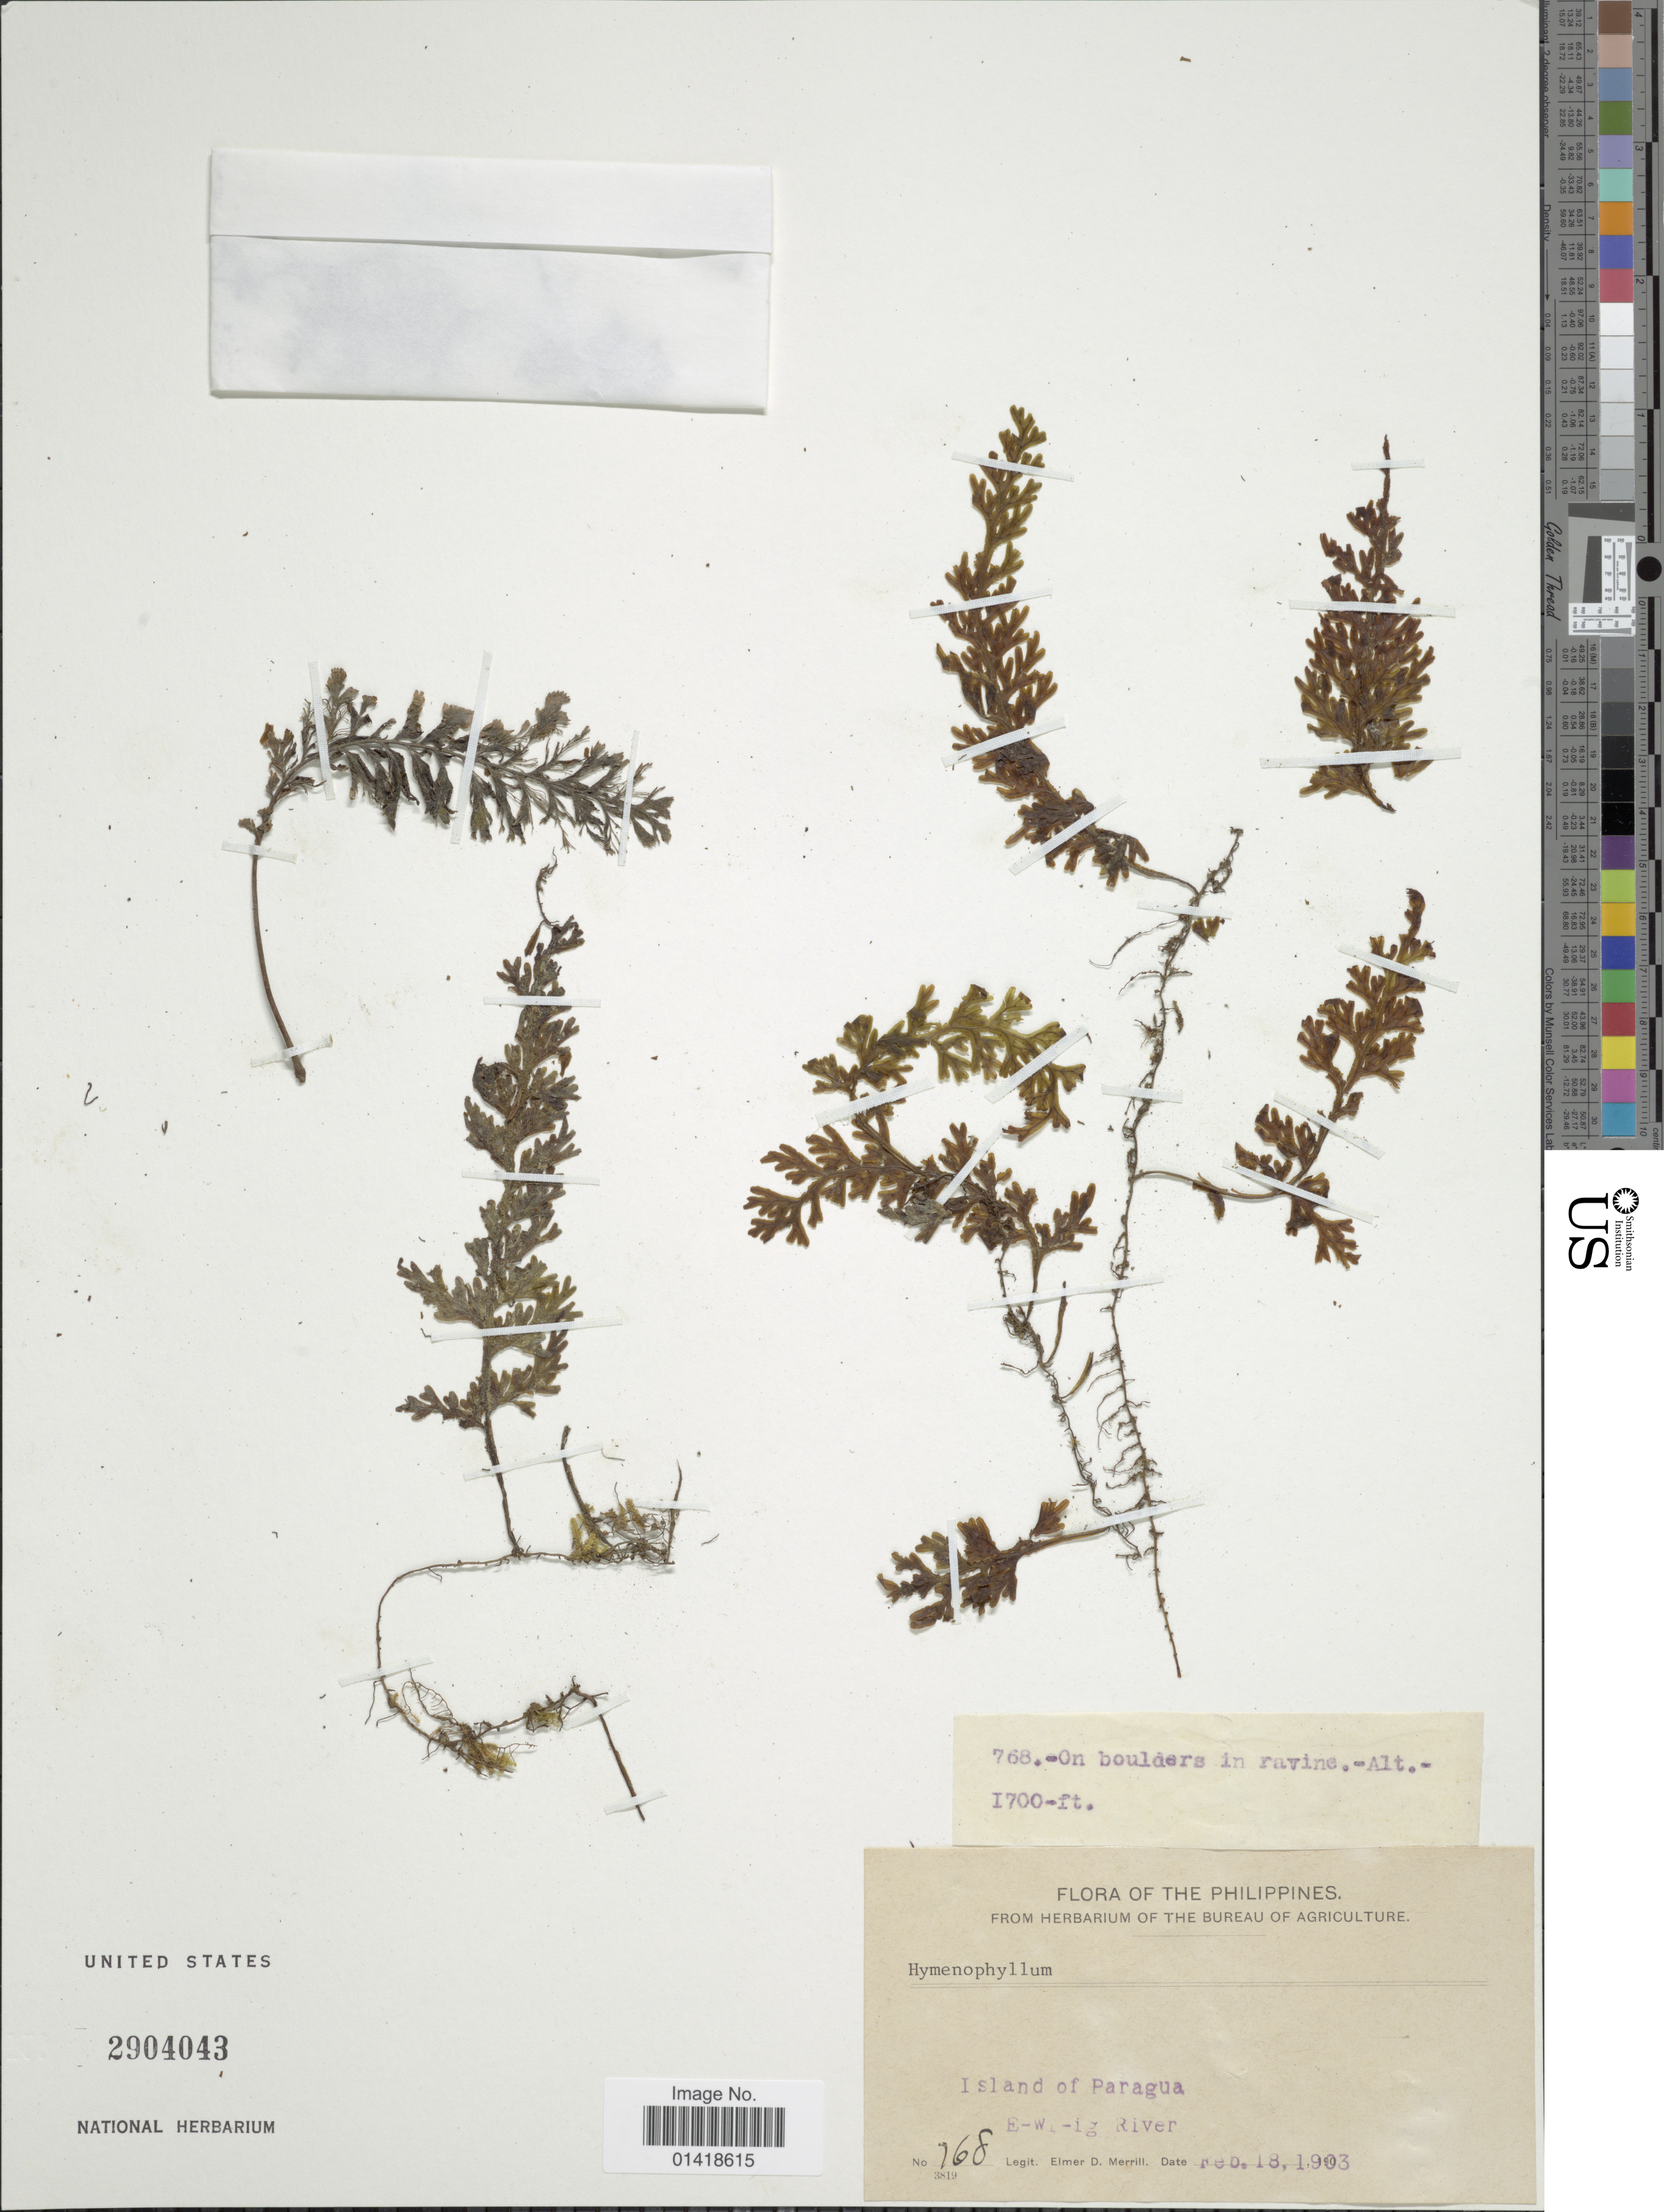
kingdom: Plantae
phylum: Tracheophyta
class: Polypodiopsida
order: Hymenophyllales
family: Hymenophyllaceae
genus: Hymenophyllum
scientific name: Hymenophyllum sp.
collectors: E. D. Merrill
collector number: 168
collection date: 1903-02-18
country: Philippines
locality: The Philippines. Island of Paragua. E-Wi-ig river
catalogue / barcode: US 2904043